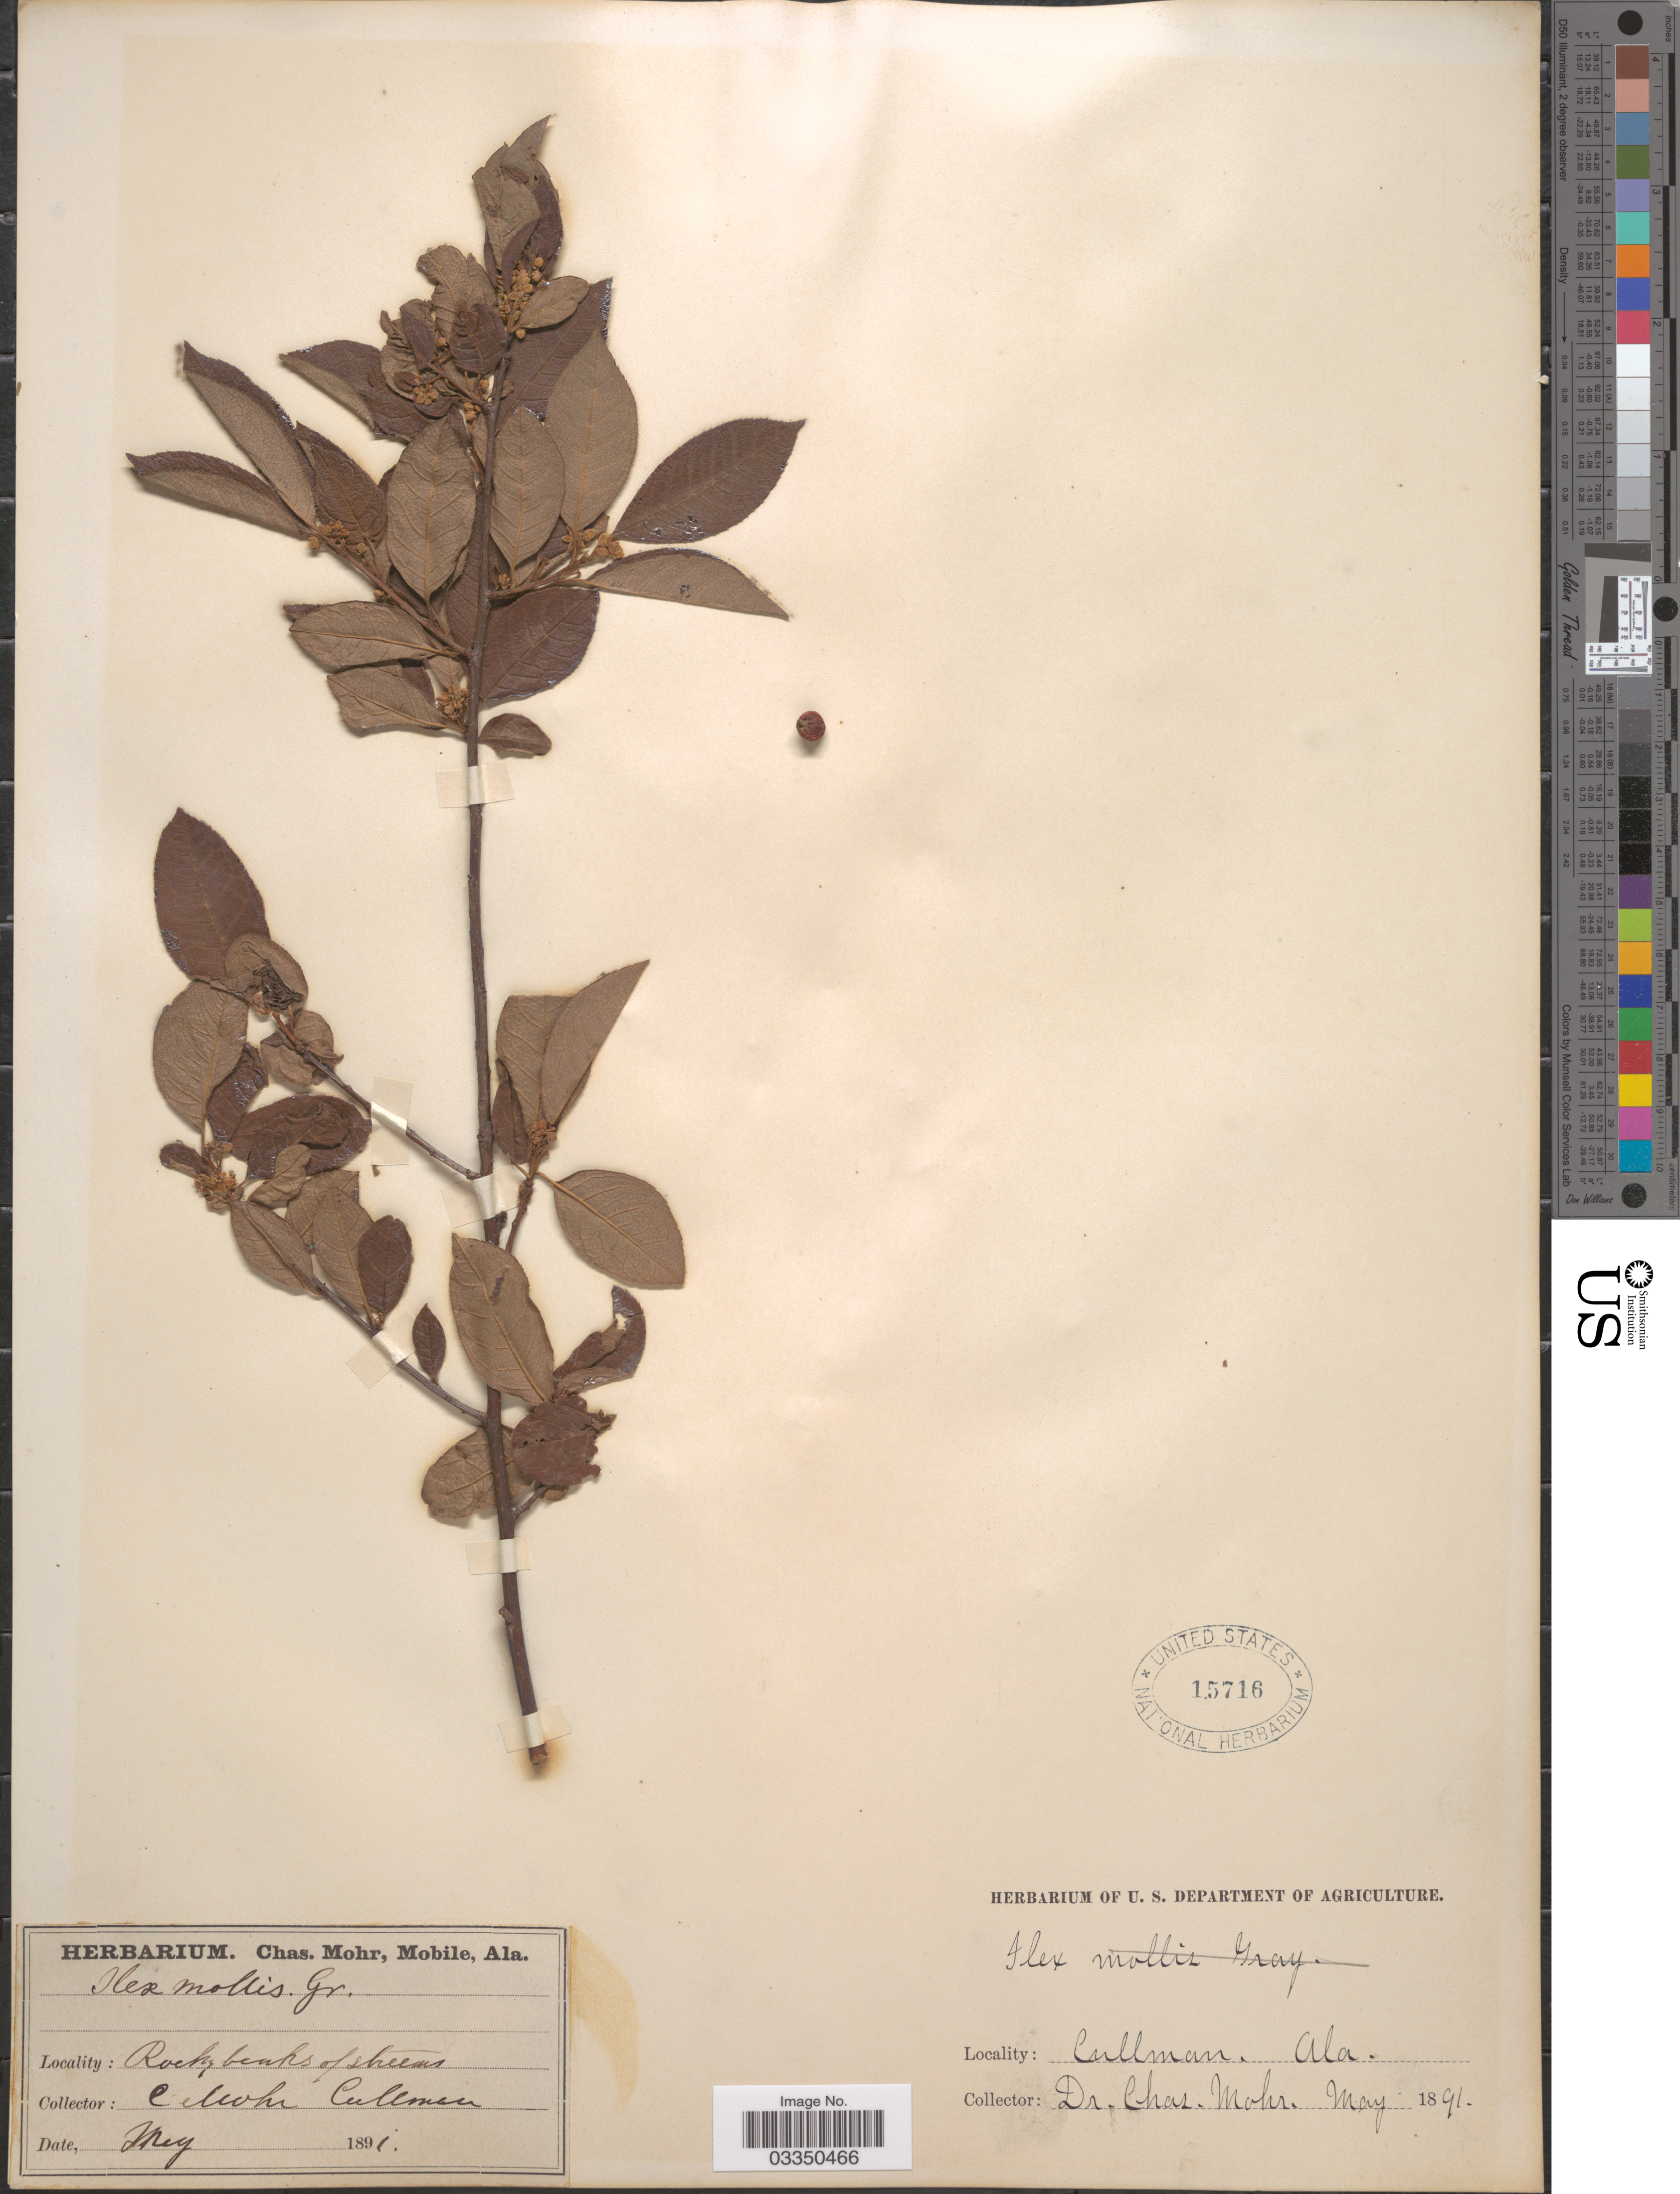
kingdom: Plantae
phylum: Tracheophyta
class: Magnoliopsida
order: Aquifoliales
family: Aquifoliaceae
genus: Ilex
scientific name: Ilex verticillata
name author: (L.) A. Gray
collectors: C. Mohr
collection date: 1891-05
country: United States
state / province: Alabama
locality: Cullman.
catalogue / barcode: US 15716